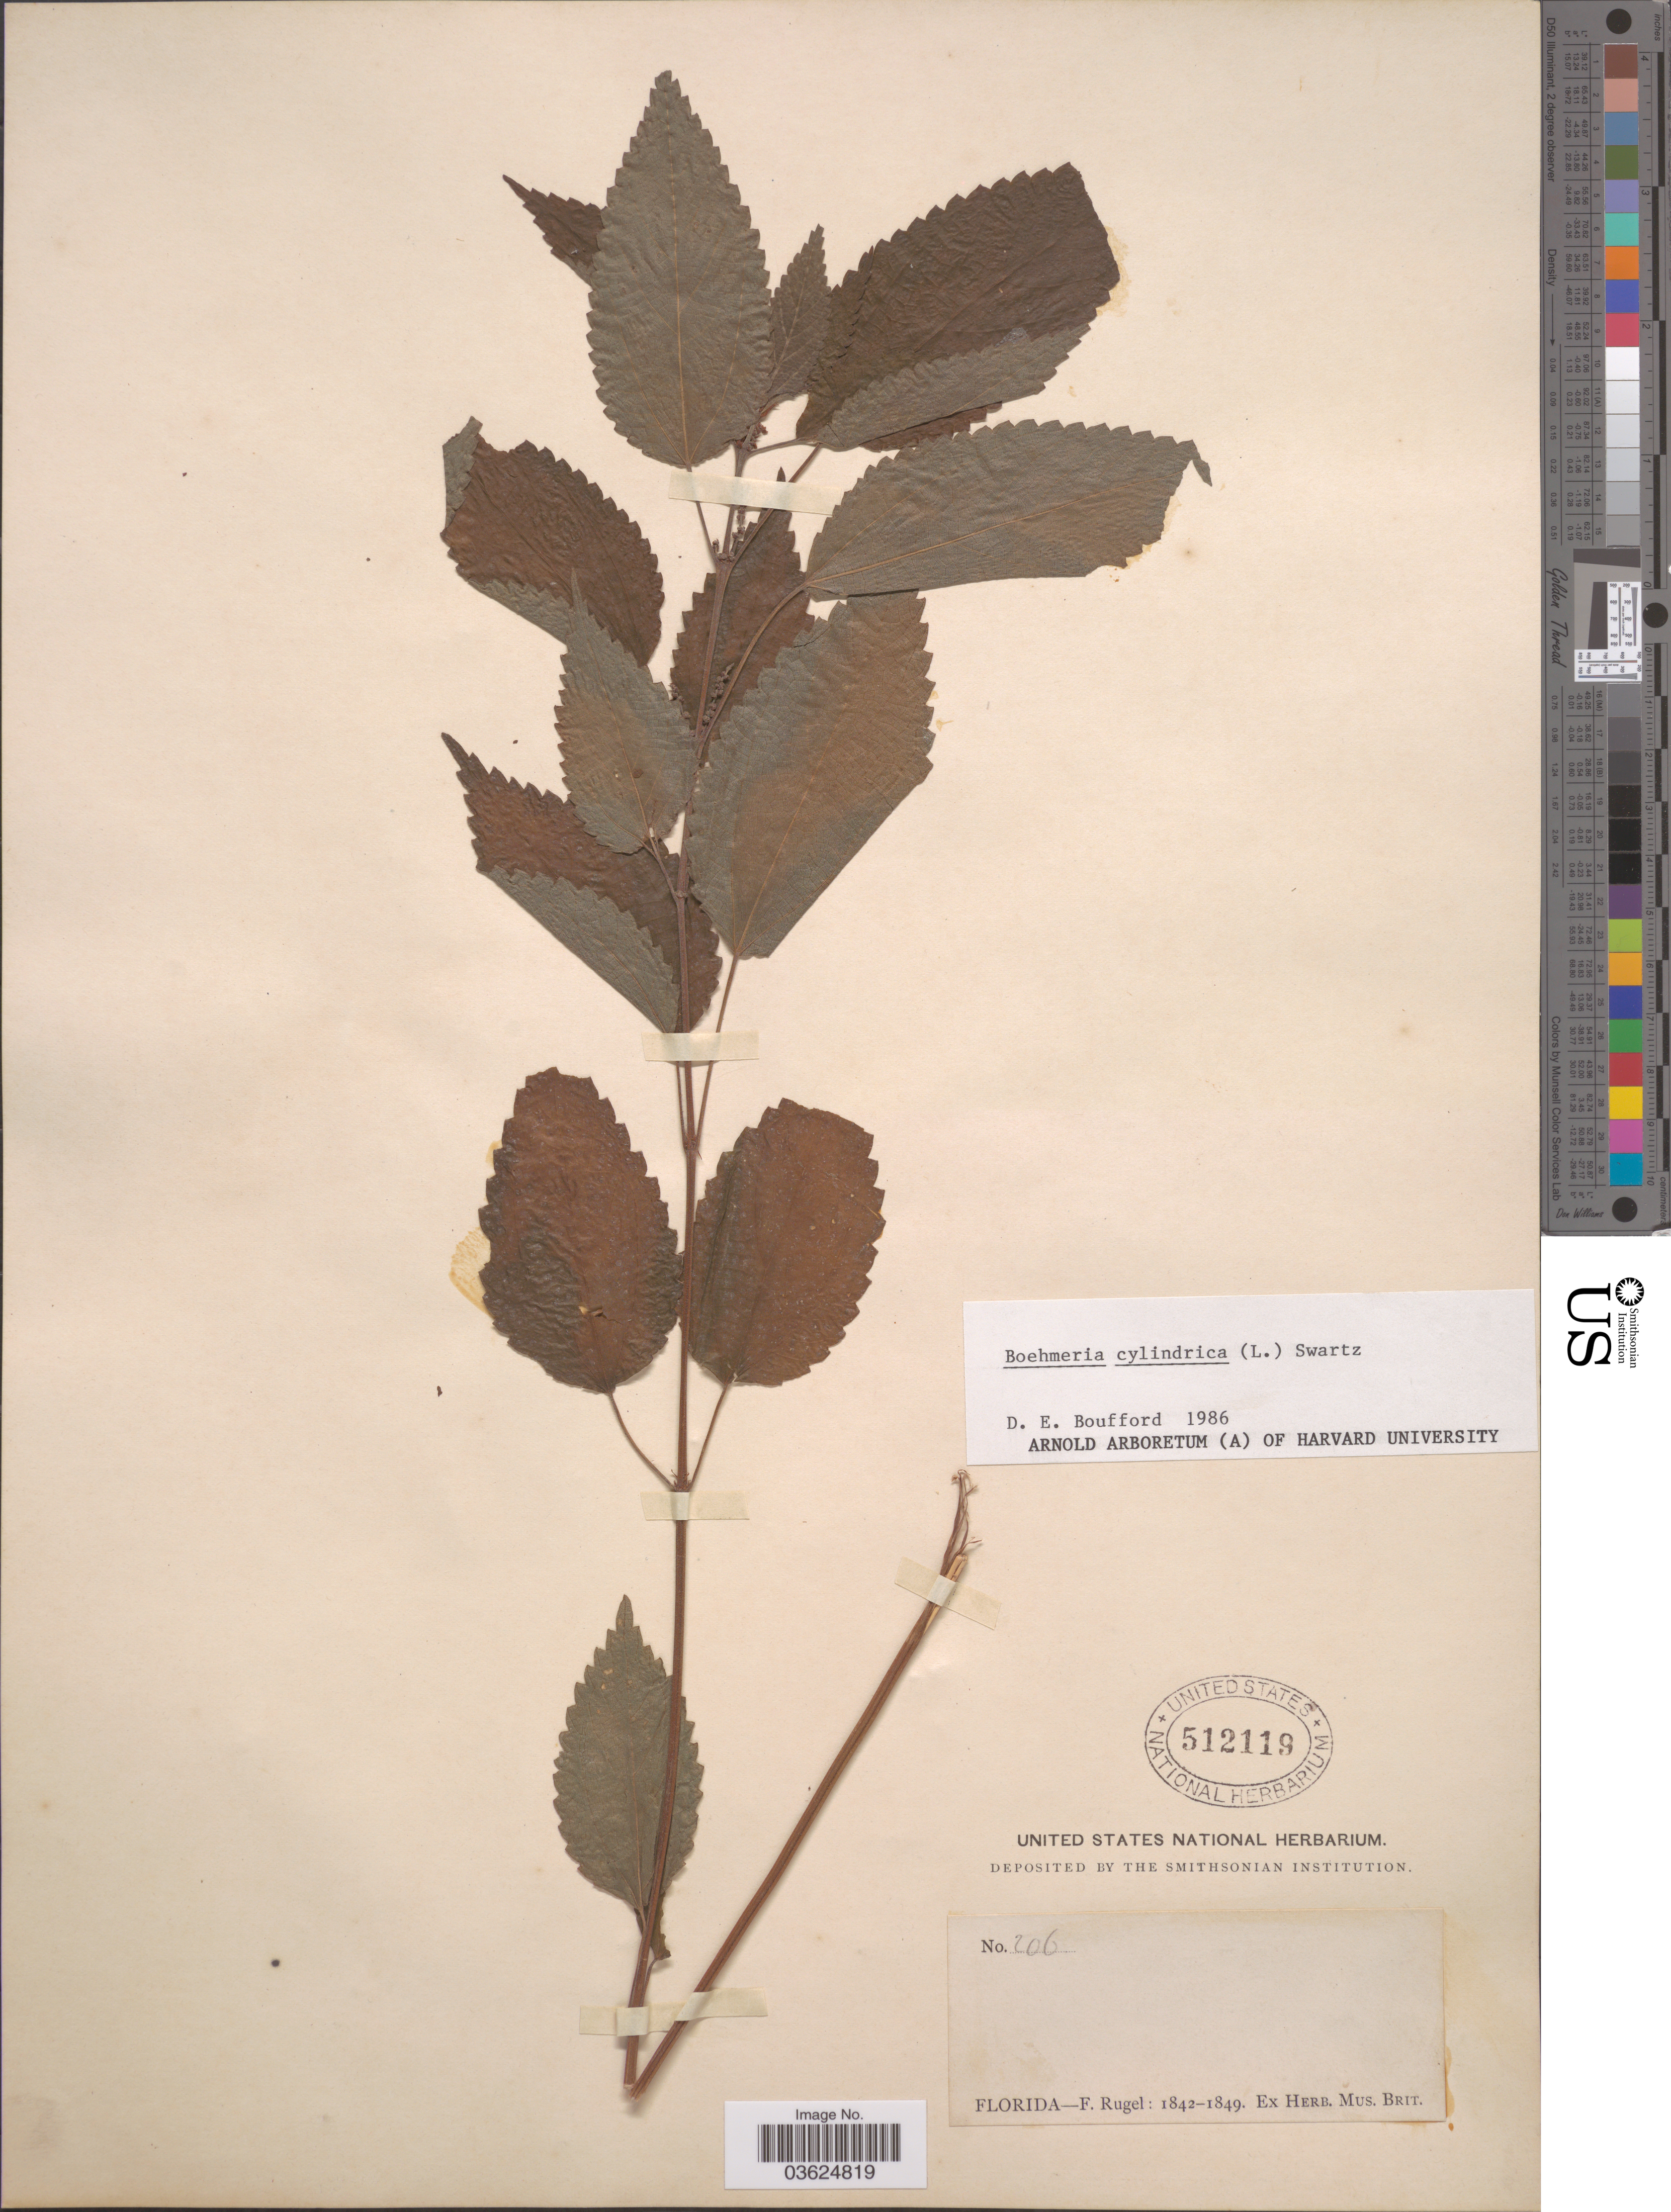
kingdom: Plantae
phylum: Tracheophyta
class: Magnoliopsida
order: Rosales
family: Urticaceae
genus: Boehmeria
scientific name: Boehmeria cylindrica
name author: (L.) Sw.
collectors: F. Rugel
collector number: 206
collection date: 1842/1849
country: United States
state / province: Florida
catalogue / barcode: US 512119